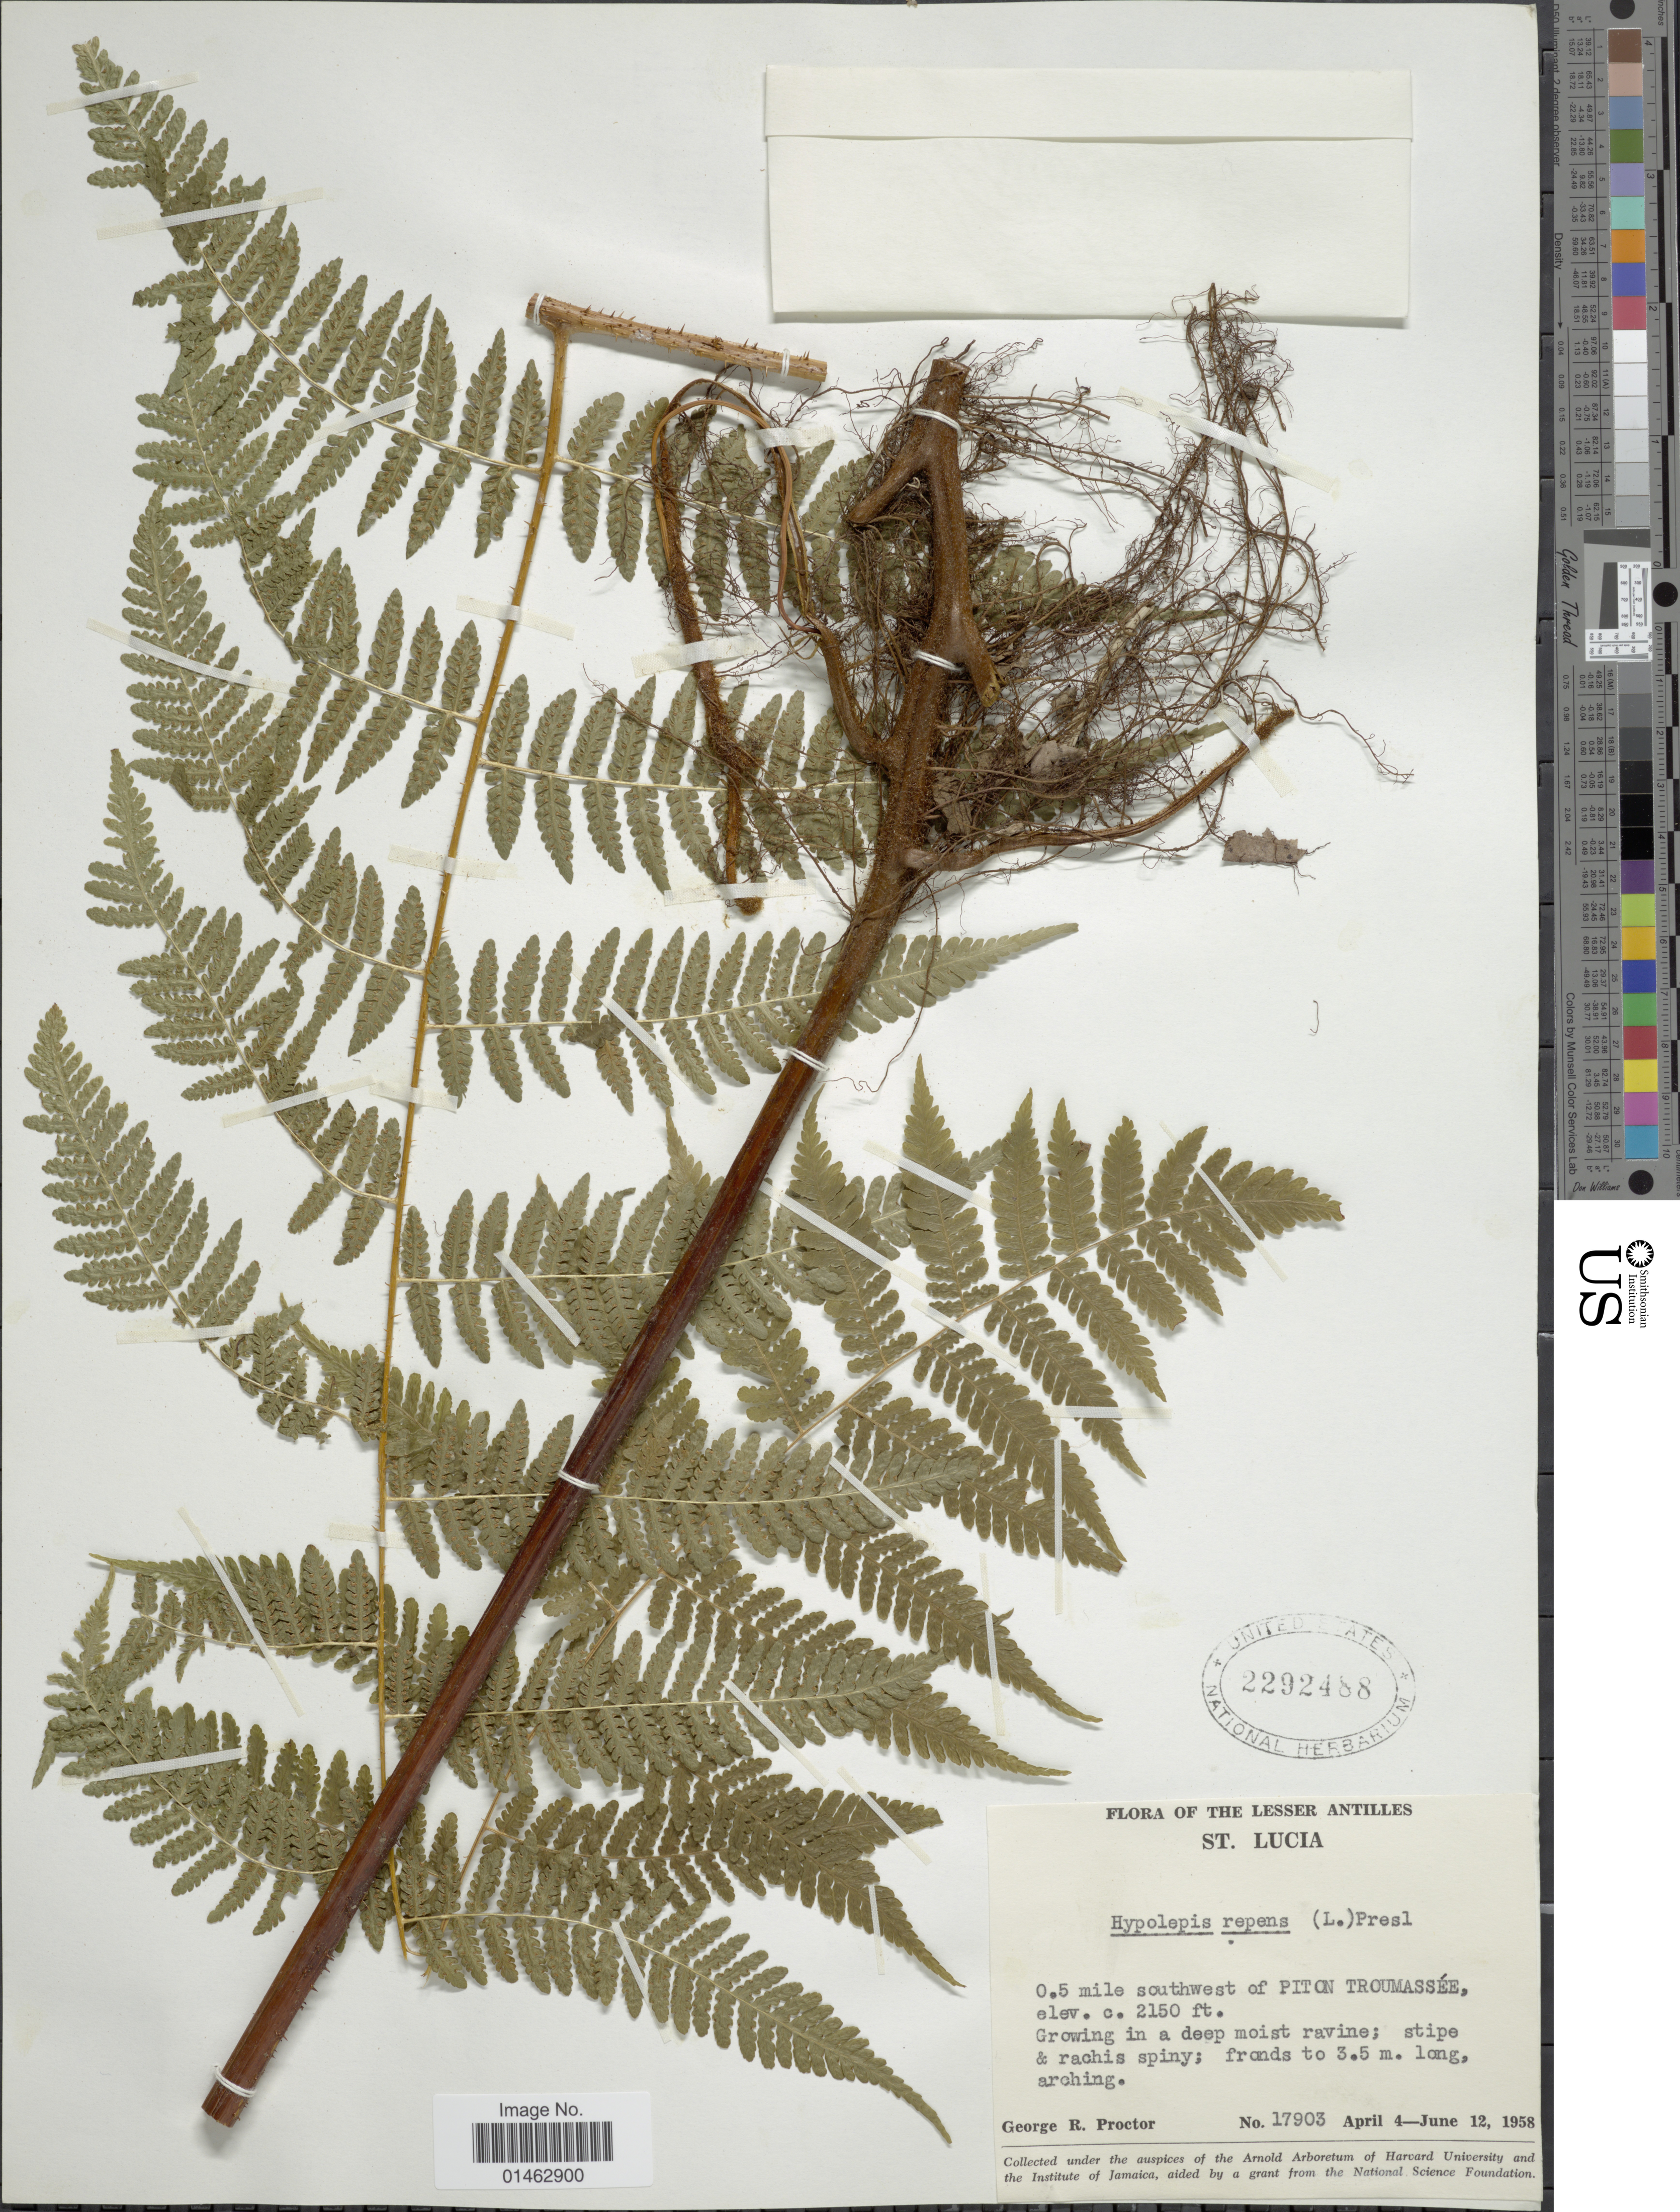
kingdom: Plantae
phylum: Tracheophyta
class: Polypodiopsida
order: Polypodiales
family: Dennstaedtiaceae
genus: Hypolepis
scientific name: Hypolepis repens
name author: (L.) C. Presl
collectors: G. R. Proctor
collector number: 17903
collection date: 1958-04-04/1958-06-12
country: St. Lucia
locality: The Lesser Antilles, St. Lucia, 0.5 mile southwest of Piton Troumassé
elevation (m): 655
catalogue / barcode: US 2292488